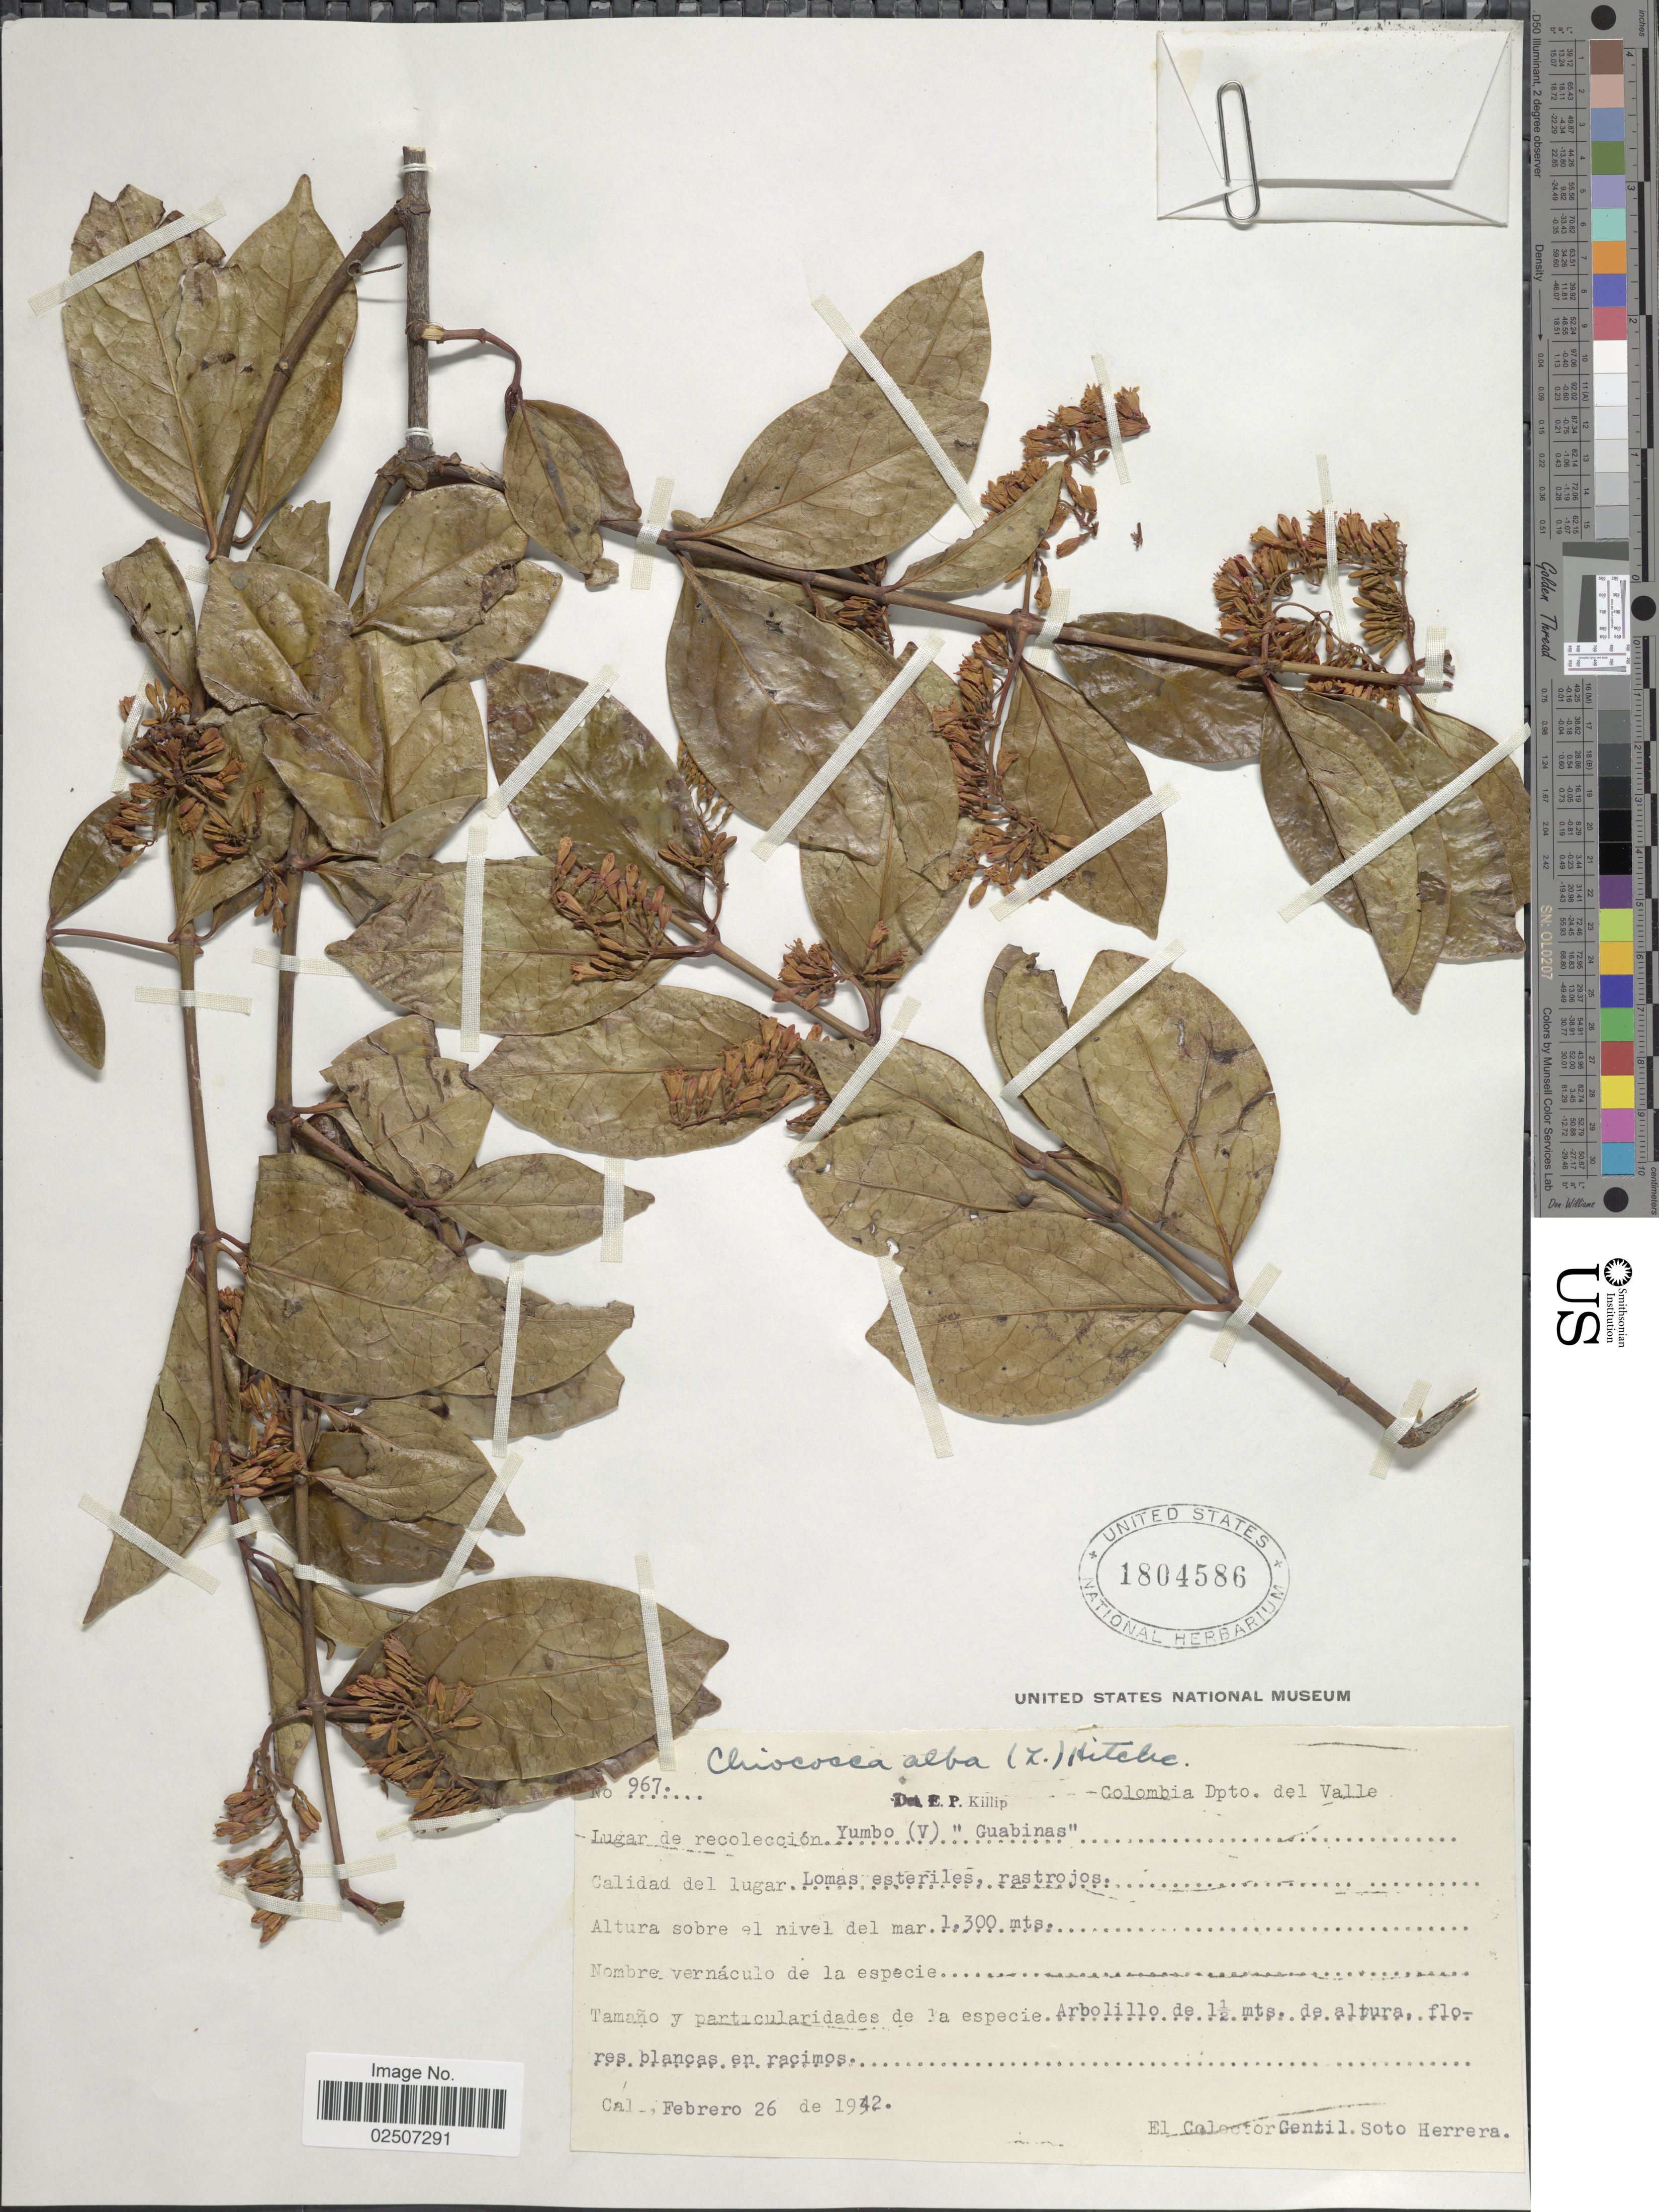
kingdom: Plantae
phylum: Tracheophyta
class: Magnoliopsida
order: Gentianales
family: Rubiaceae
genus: Chiococca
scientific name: Chiococca alba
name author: (L.) Hitchc.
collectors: G. Soto Herrera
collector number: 967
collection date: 1942-02-26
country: Colombia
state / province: Valle del Cauca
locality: Dpto. del Valle. Lomas esteriles, rastrojos.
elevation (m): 1300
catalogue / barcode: US 1804586